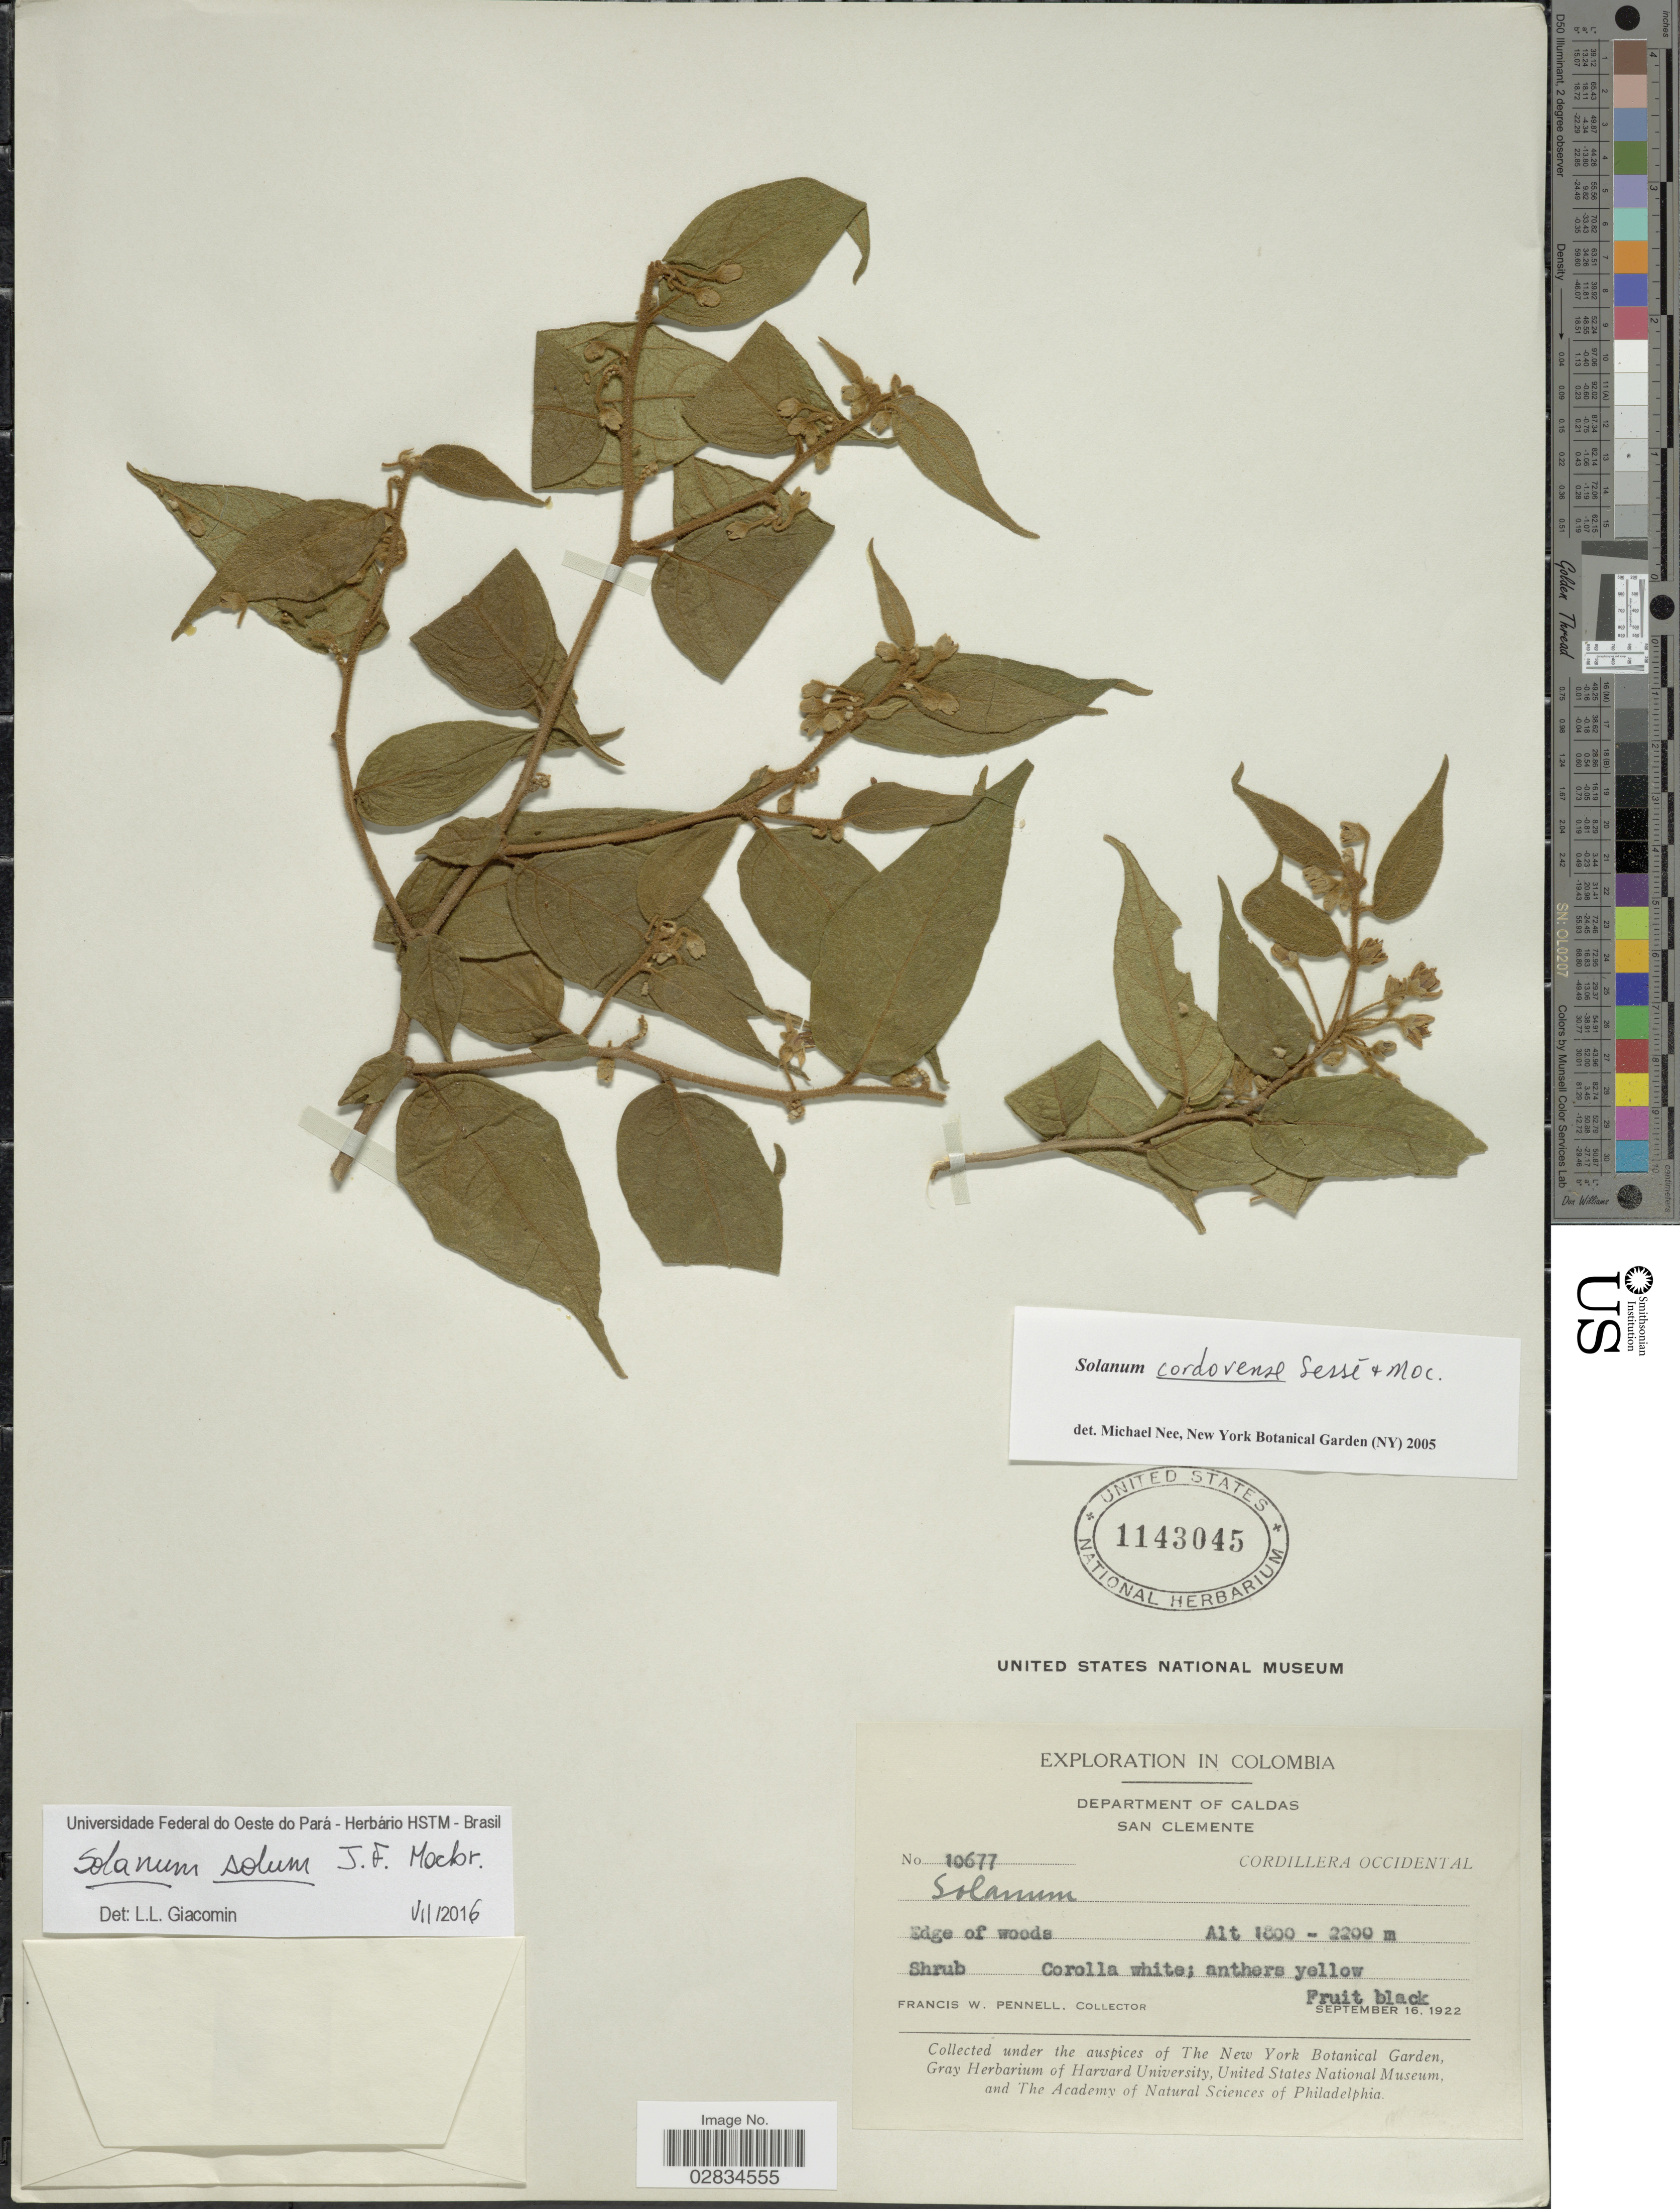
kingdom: Plantae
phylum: Tracheophyta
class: Magnoliopsida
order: Solanales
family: Solanaceae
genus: Solanum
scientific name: Solanum solum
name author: J.F. Macbr.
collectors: F. W. Pennell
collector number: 10677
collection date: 1922-09-16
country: Colombia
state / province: Caldas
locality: Department of Caldas. San Clemente. Cordillera Occidental.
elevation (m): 1800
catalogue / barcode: US 1143045